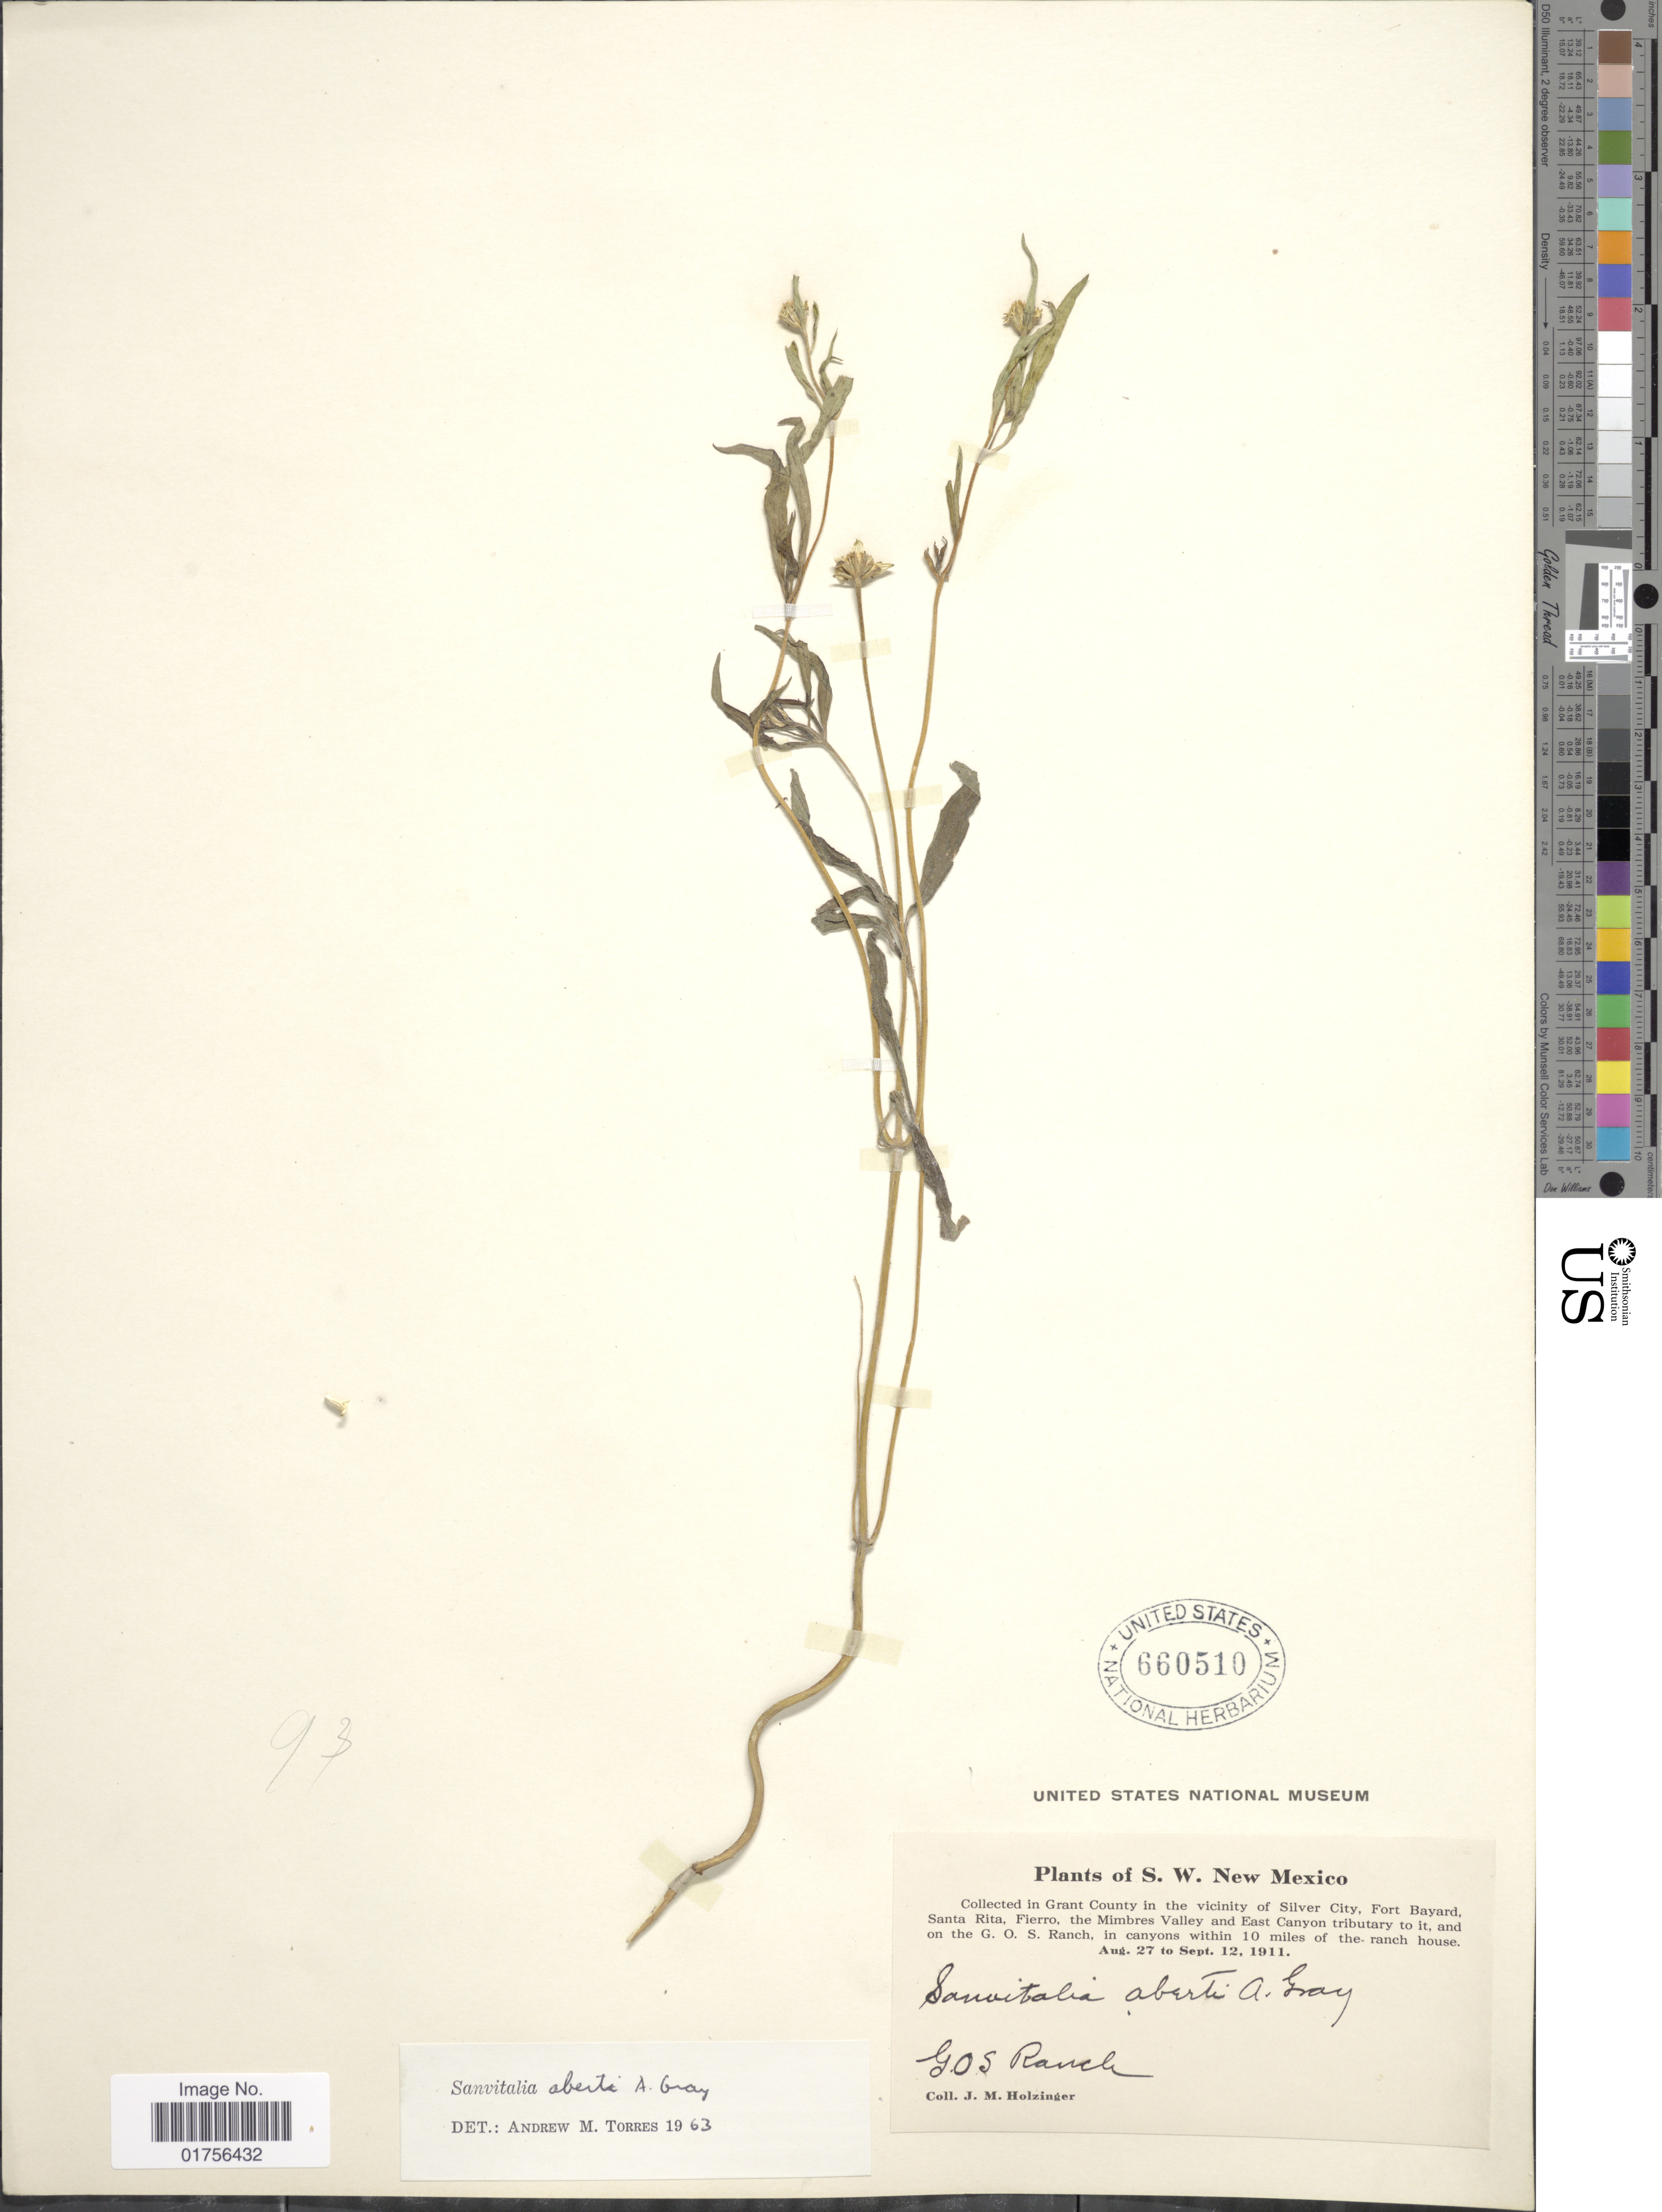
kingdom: Plantae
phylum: Tracheophyta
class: Magnoliopsida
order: Asterales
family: Asteraceae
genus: Sanvitalia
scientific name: Sanvitalia aberti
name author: A. Gray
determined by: Skibicki, Samuel V.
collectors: J. M. Holzinger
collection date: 1911-08-27/1911-09-12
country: United States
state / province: New Mexico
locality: S. W. New Mexico, In Grant County in the vicinity of Silver City, Fort Bayard, Santa Rita, Fierro, the Mimbres Valley and East Canyon tributary to it, and on the G. O. S. Ranch, in canyons within 10 miles of the ranch house, G. O. S. Ranch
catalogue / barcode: US 660510